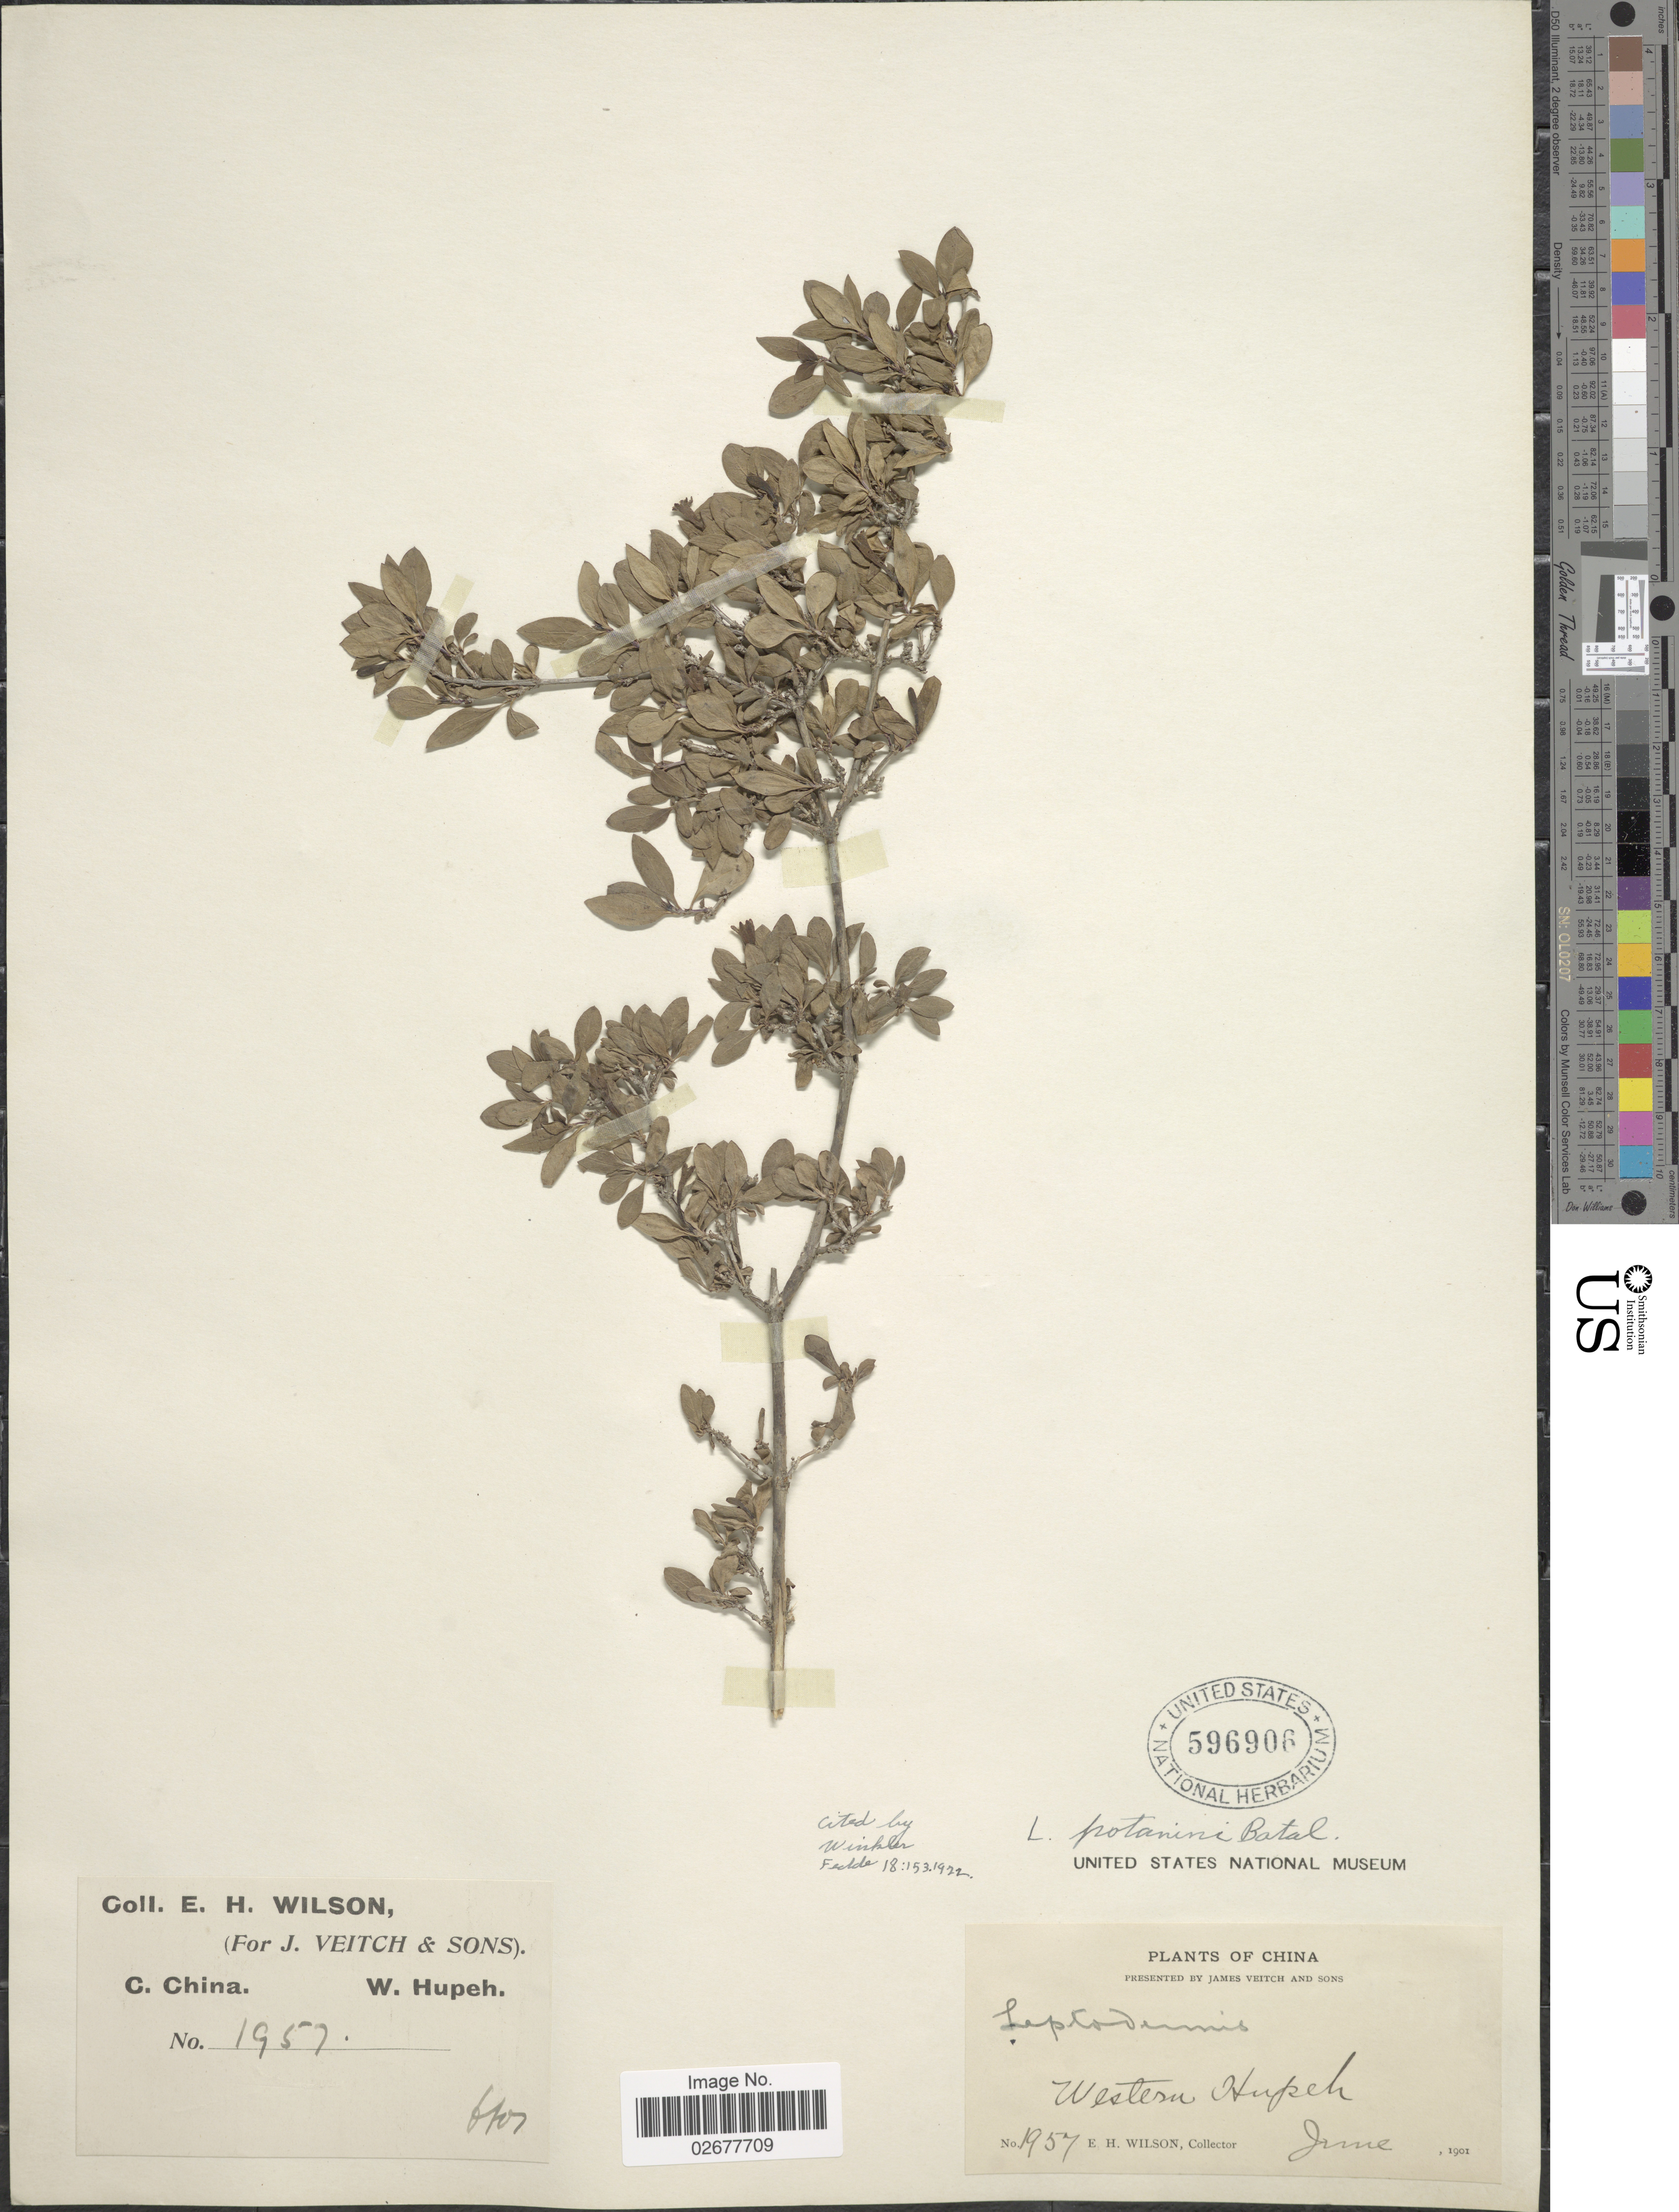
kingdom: Plantae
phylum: Tracheophyta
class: Magnoliopsida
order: Gentianales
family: Rubiaceae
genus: Leptodermis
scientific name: Leptodermis potanini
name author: Batalin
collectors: E. Wilson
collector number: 1957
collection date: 1901-06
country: China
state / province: Hubei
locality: C. China. Western Hupeh.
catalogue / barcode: US 596906